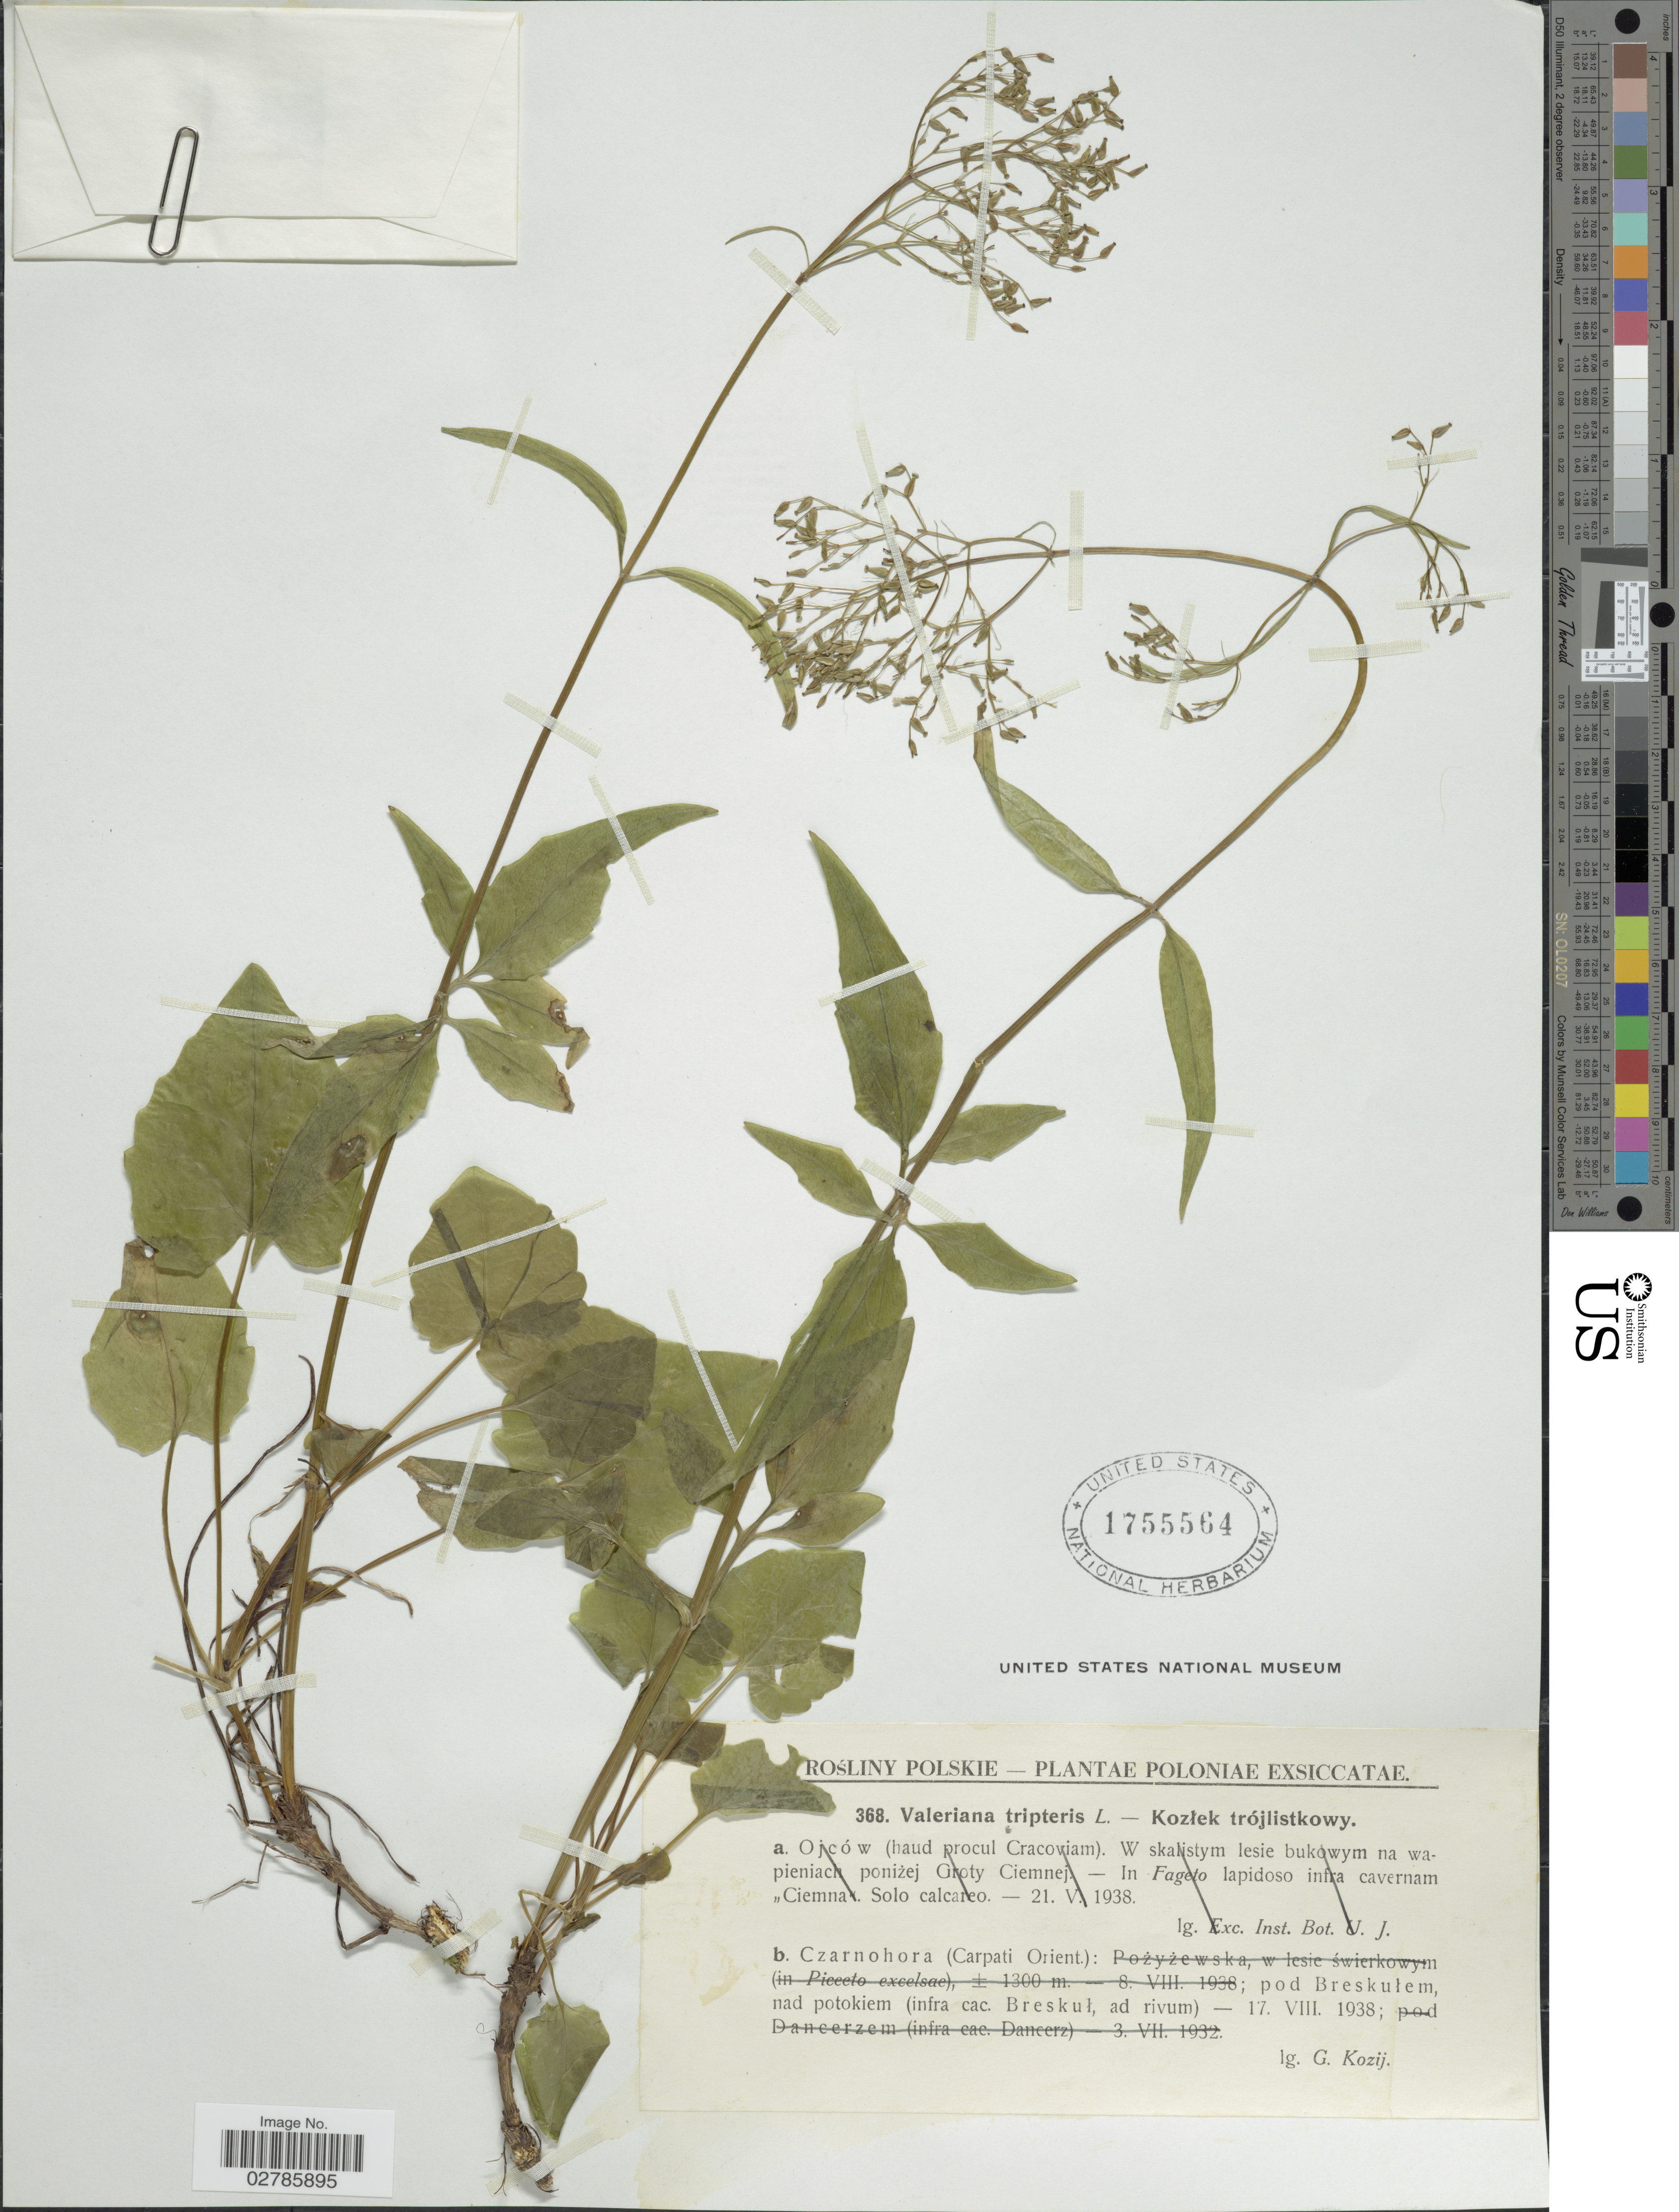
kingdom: Plantae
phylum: Tracheophyta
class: Magnoliopsida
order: Dipsacales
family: Caprifoliaceae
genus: Valeriana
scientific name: Valeriana tripteris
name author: L.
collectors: G. Kozij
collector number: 368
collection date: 1938-08-17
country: Poland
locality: Poloniae. Czarnohora (Carpati Orient.): pod Breskulem, nad potokiem (infra cac. Breskul, ad rivum).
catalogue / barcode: US 1755564